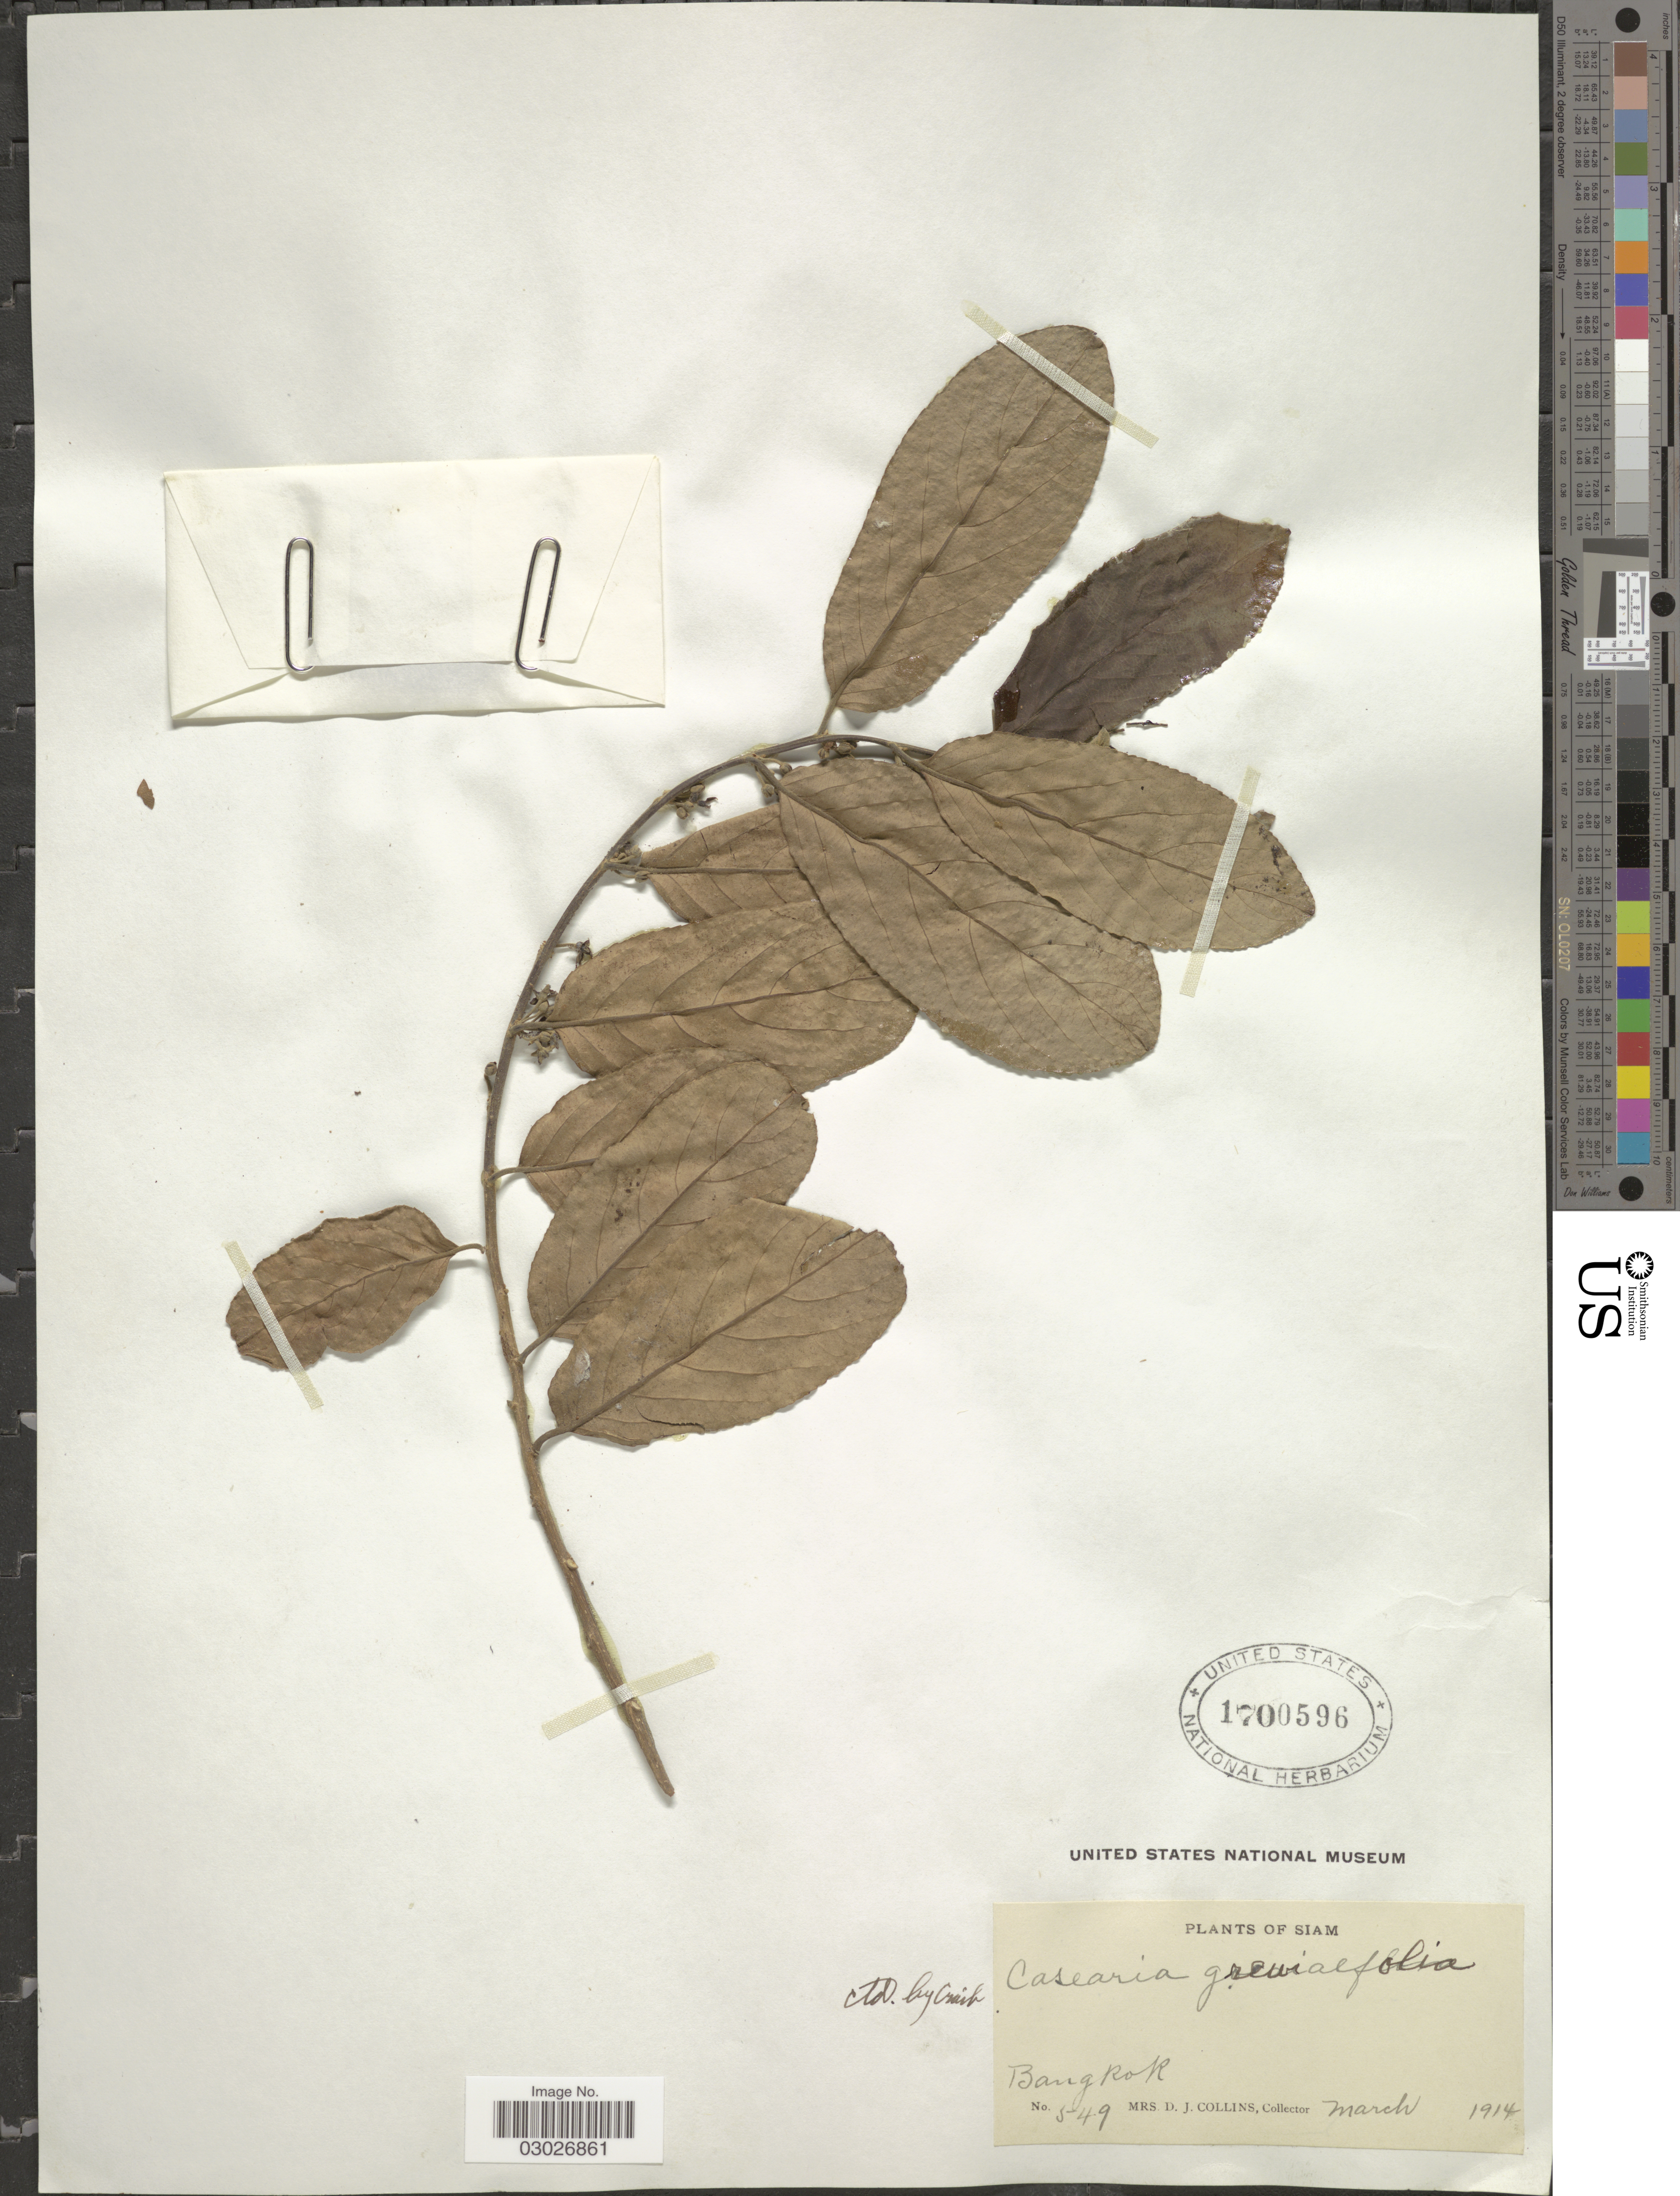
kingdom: Plantae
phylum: Tracheophyta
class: Magnoliopsida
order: Malpighiales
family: Salicaceae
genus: Casearia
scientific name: Casearia grewiifolia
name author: Vent.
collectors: Mrs. D. J. Collins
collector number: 549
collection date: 1914-03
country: Thailand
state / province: Bangkok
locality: Siam.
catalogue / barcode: US 1700596